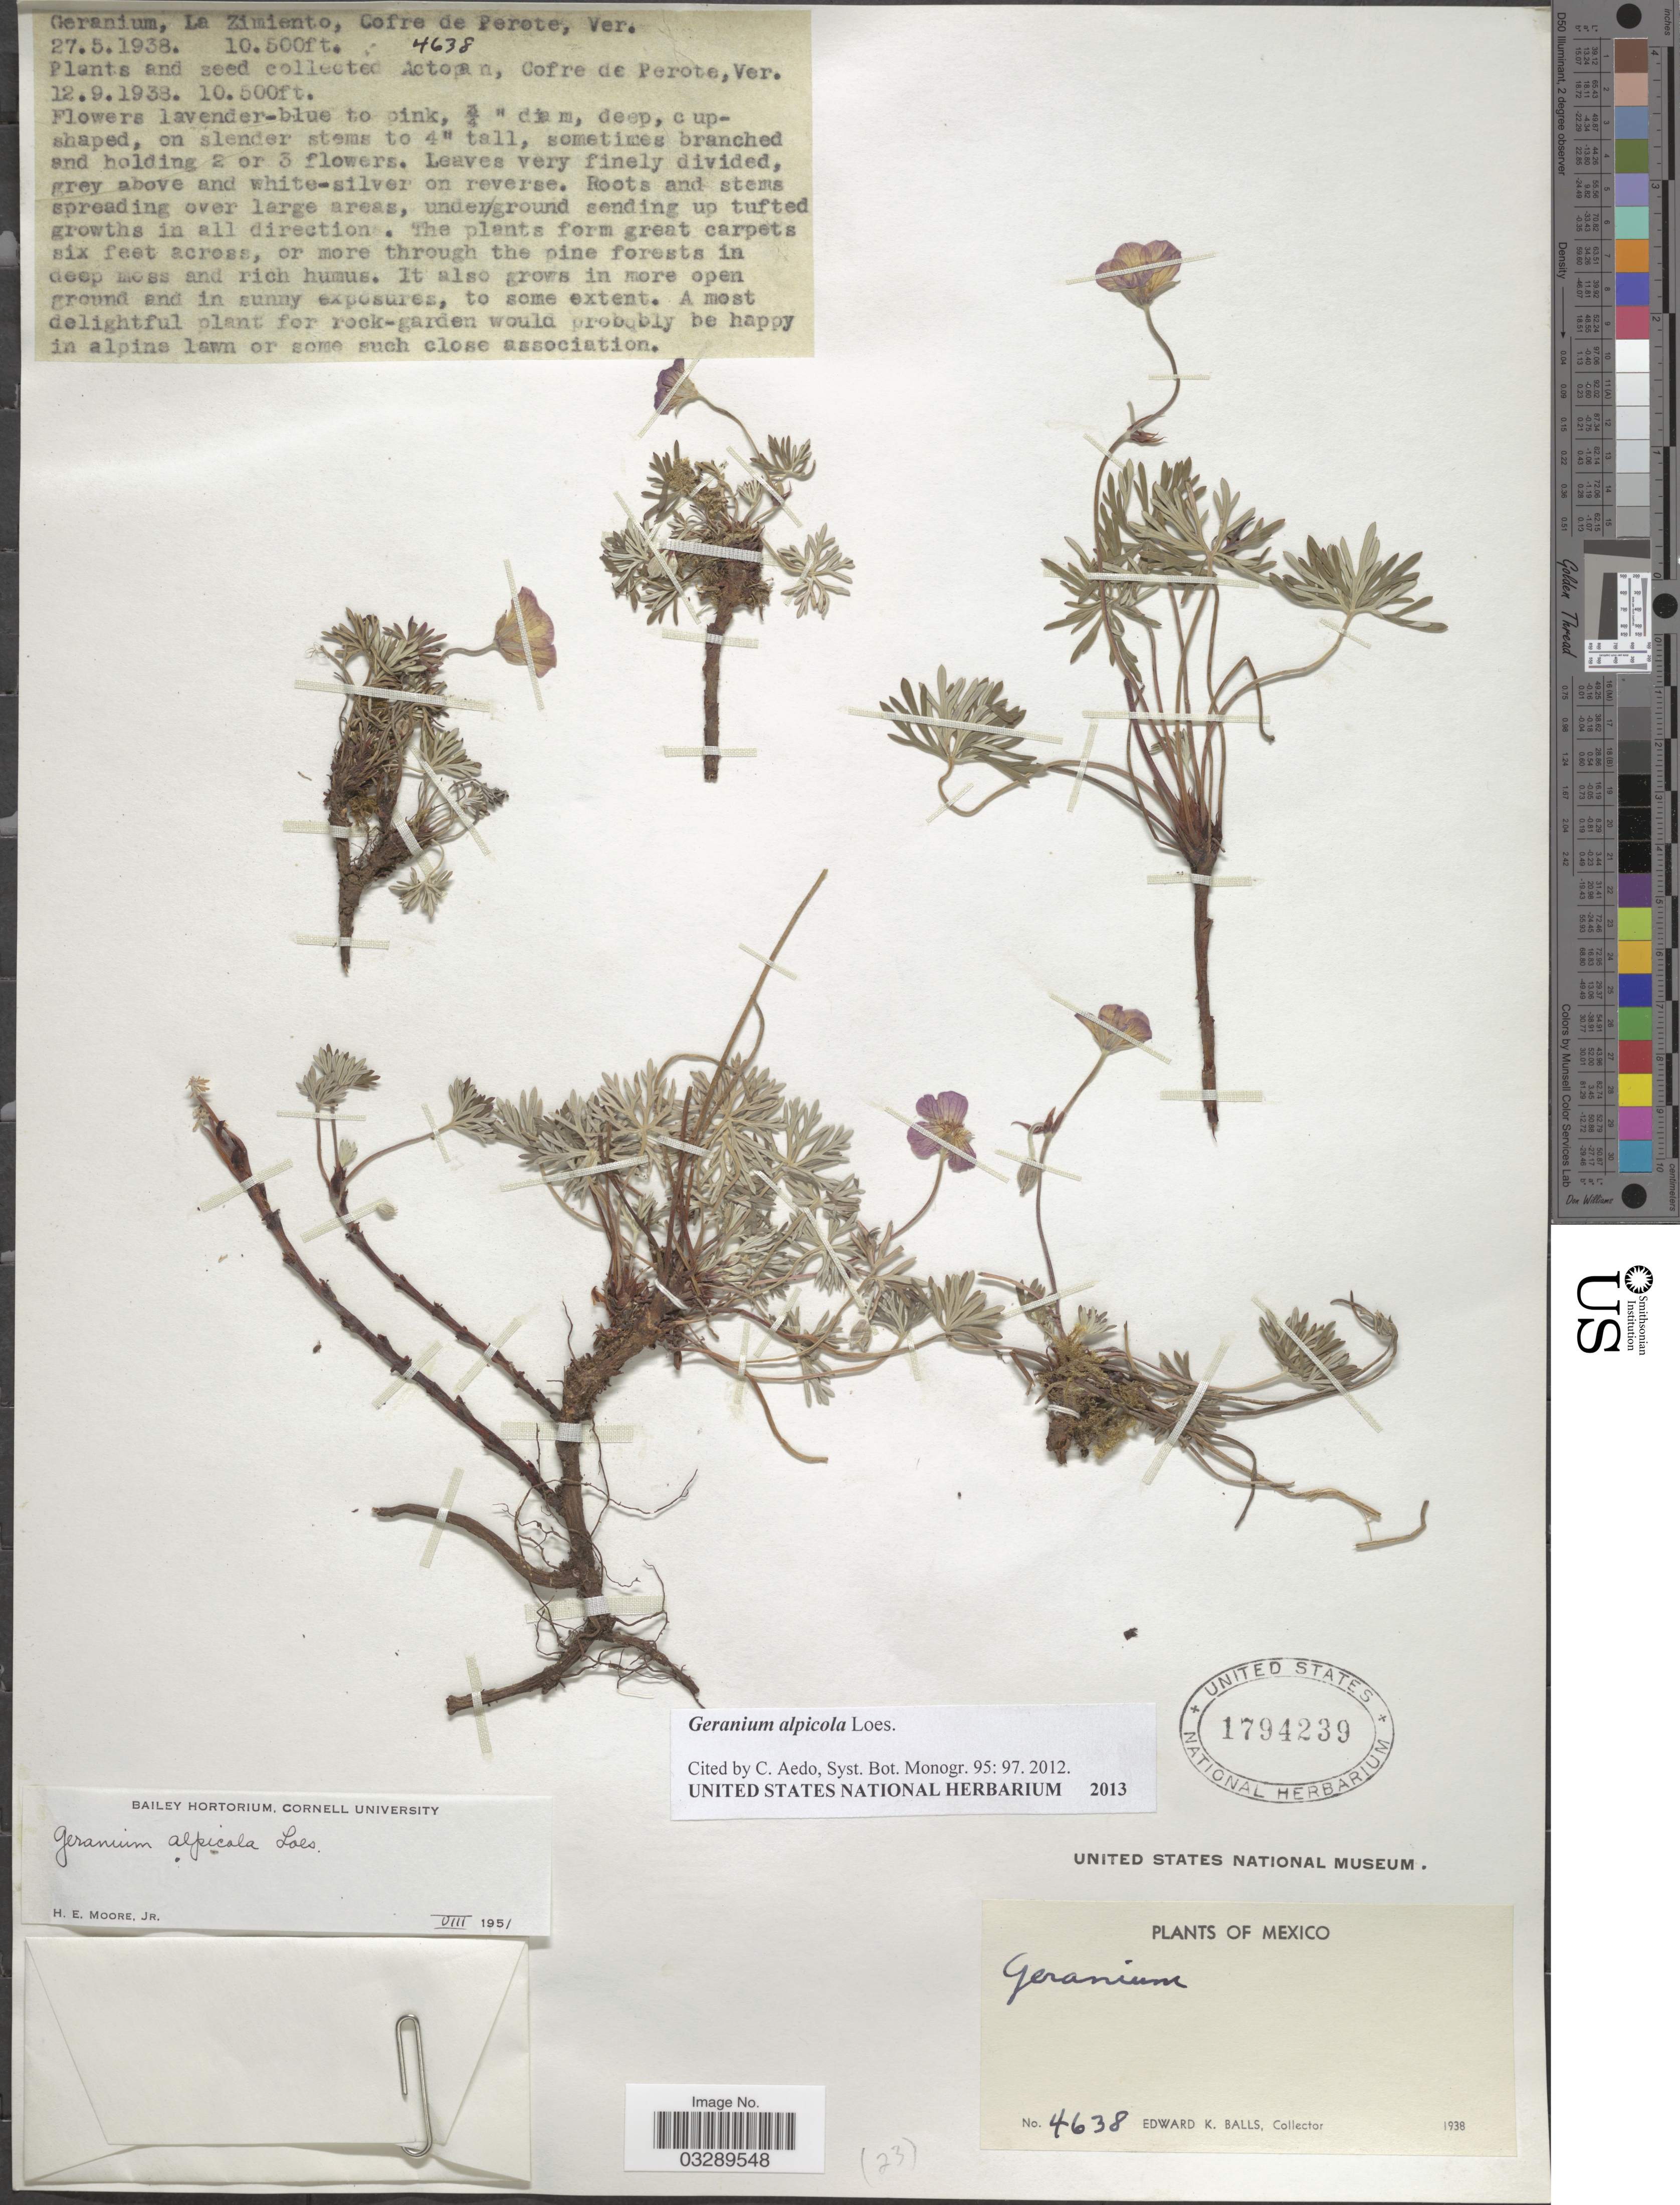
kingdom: Plantae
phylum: Tracheophyta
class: Magnoliopsida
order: Geraniales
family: Geraniaceae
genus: Geranium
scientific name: Geranium alpicola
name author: Loes.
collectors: E. K. Balls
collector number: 4638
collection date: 1938-05-27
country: Mexico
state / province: Veracruz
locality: La Zimiento, Cofre de Perote, Ver.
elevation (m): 3200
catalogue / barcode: US 1794239